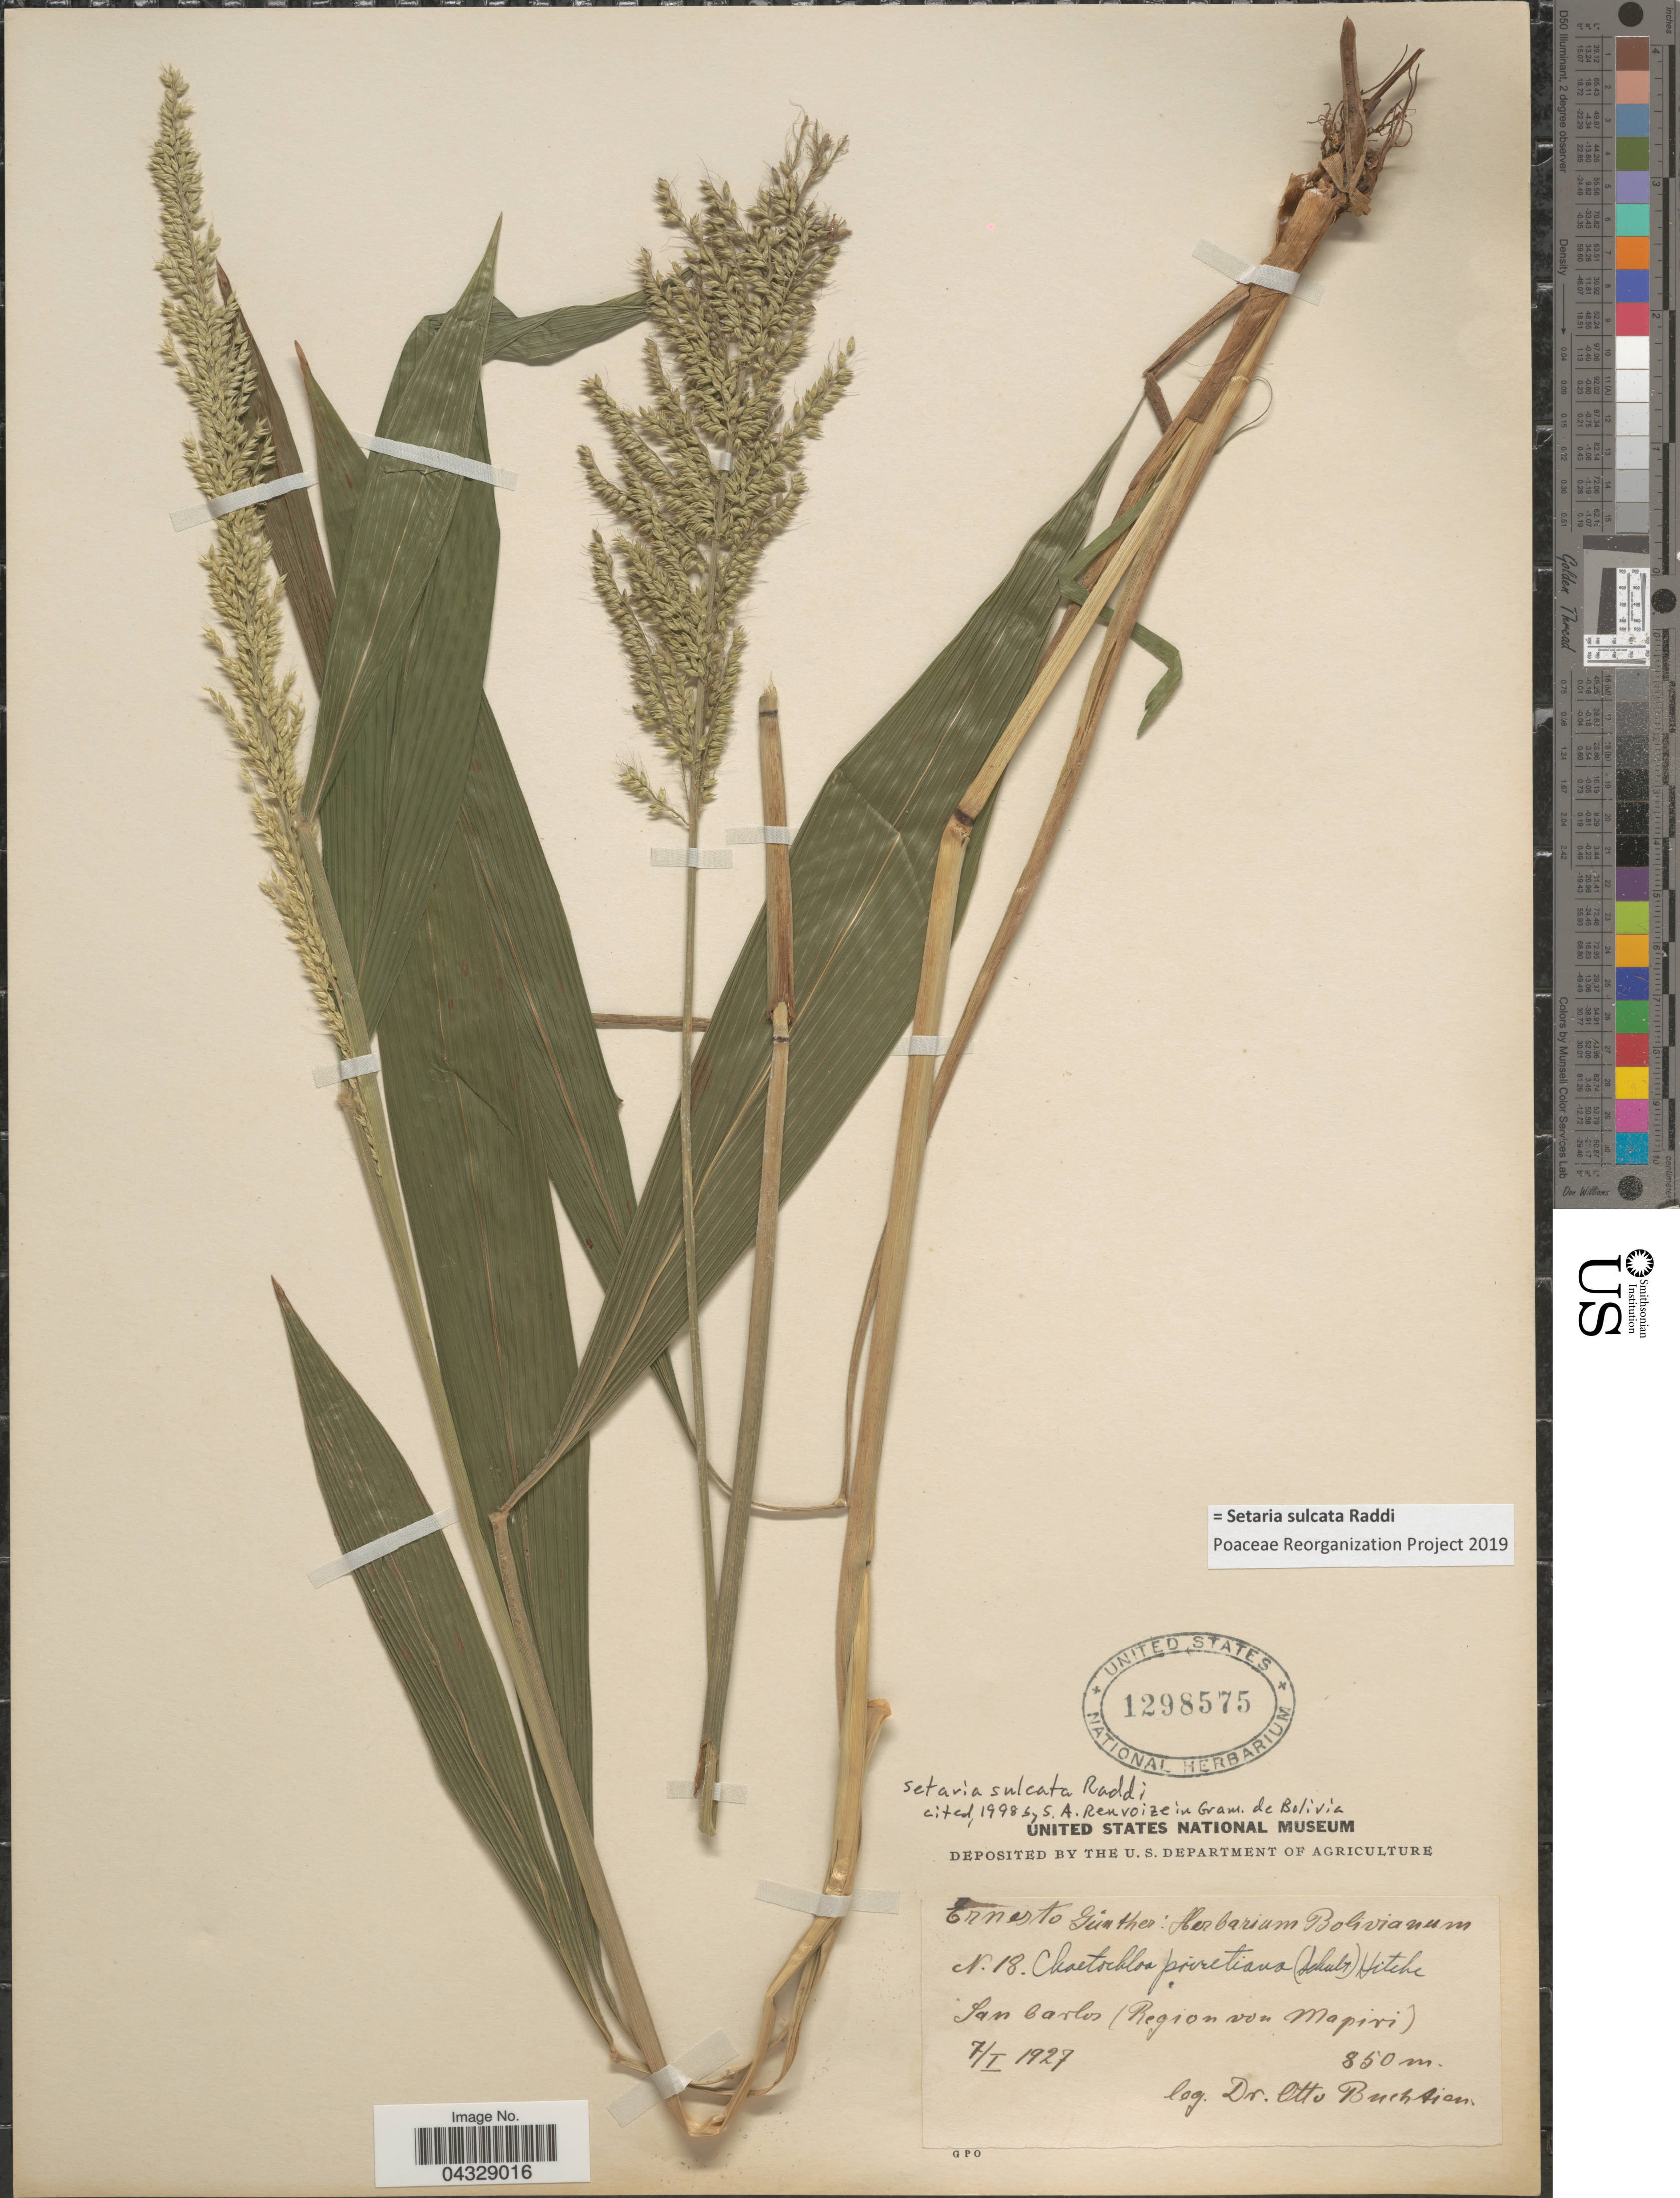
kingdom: Plantae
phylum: Tracheophyta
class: Liliopsida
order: Poales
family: Poaceae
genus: Setaria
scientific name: Setaria sulcata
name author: Raddi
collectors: O. Buchtien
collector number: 18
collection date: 1927-01-07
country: Bolivia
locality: San Carlos (Region von Mapiri).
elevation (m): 850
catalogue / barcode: US 1298575